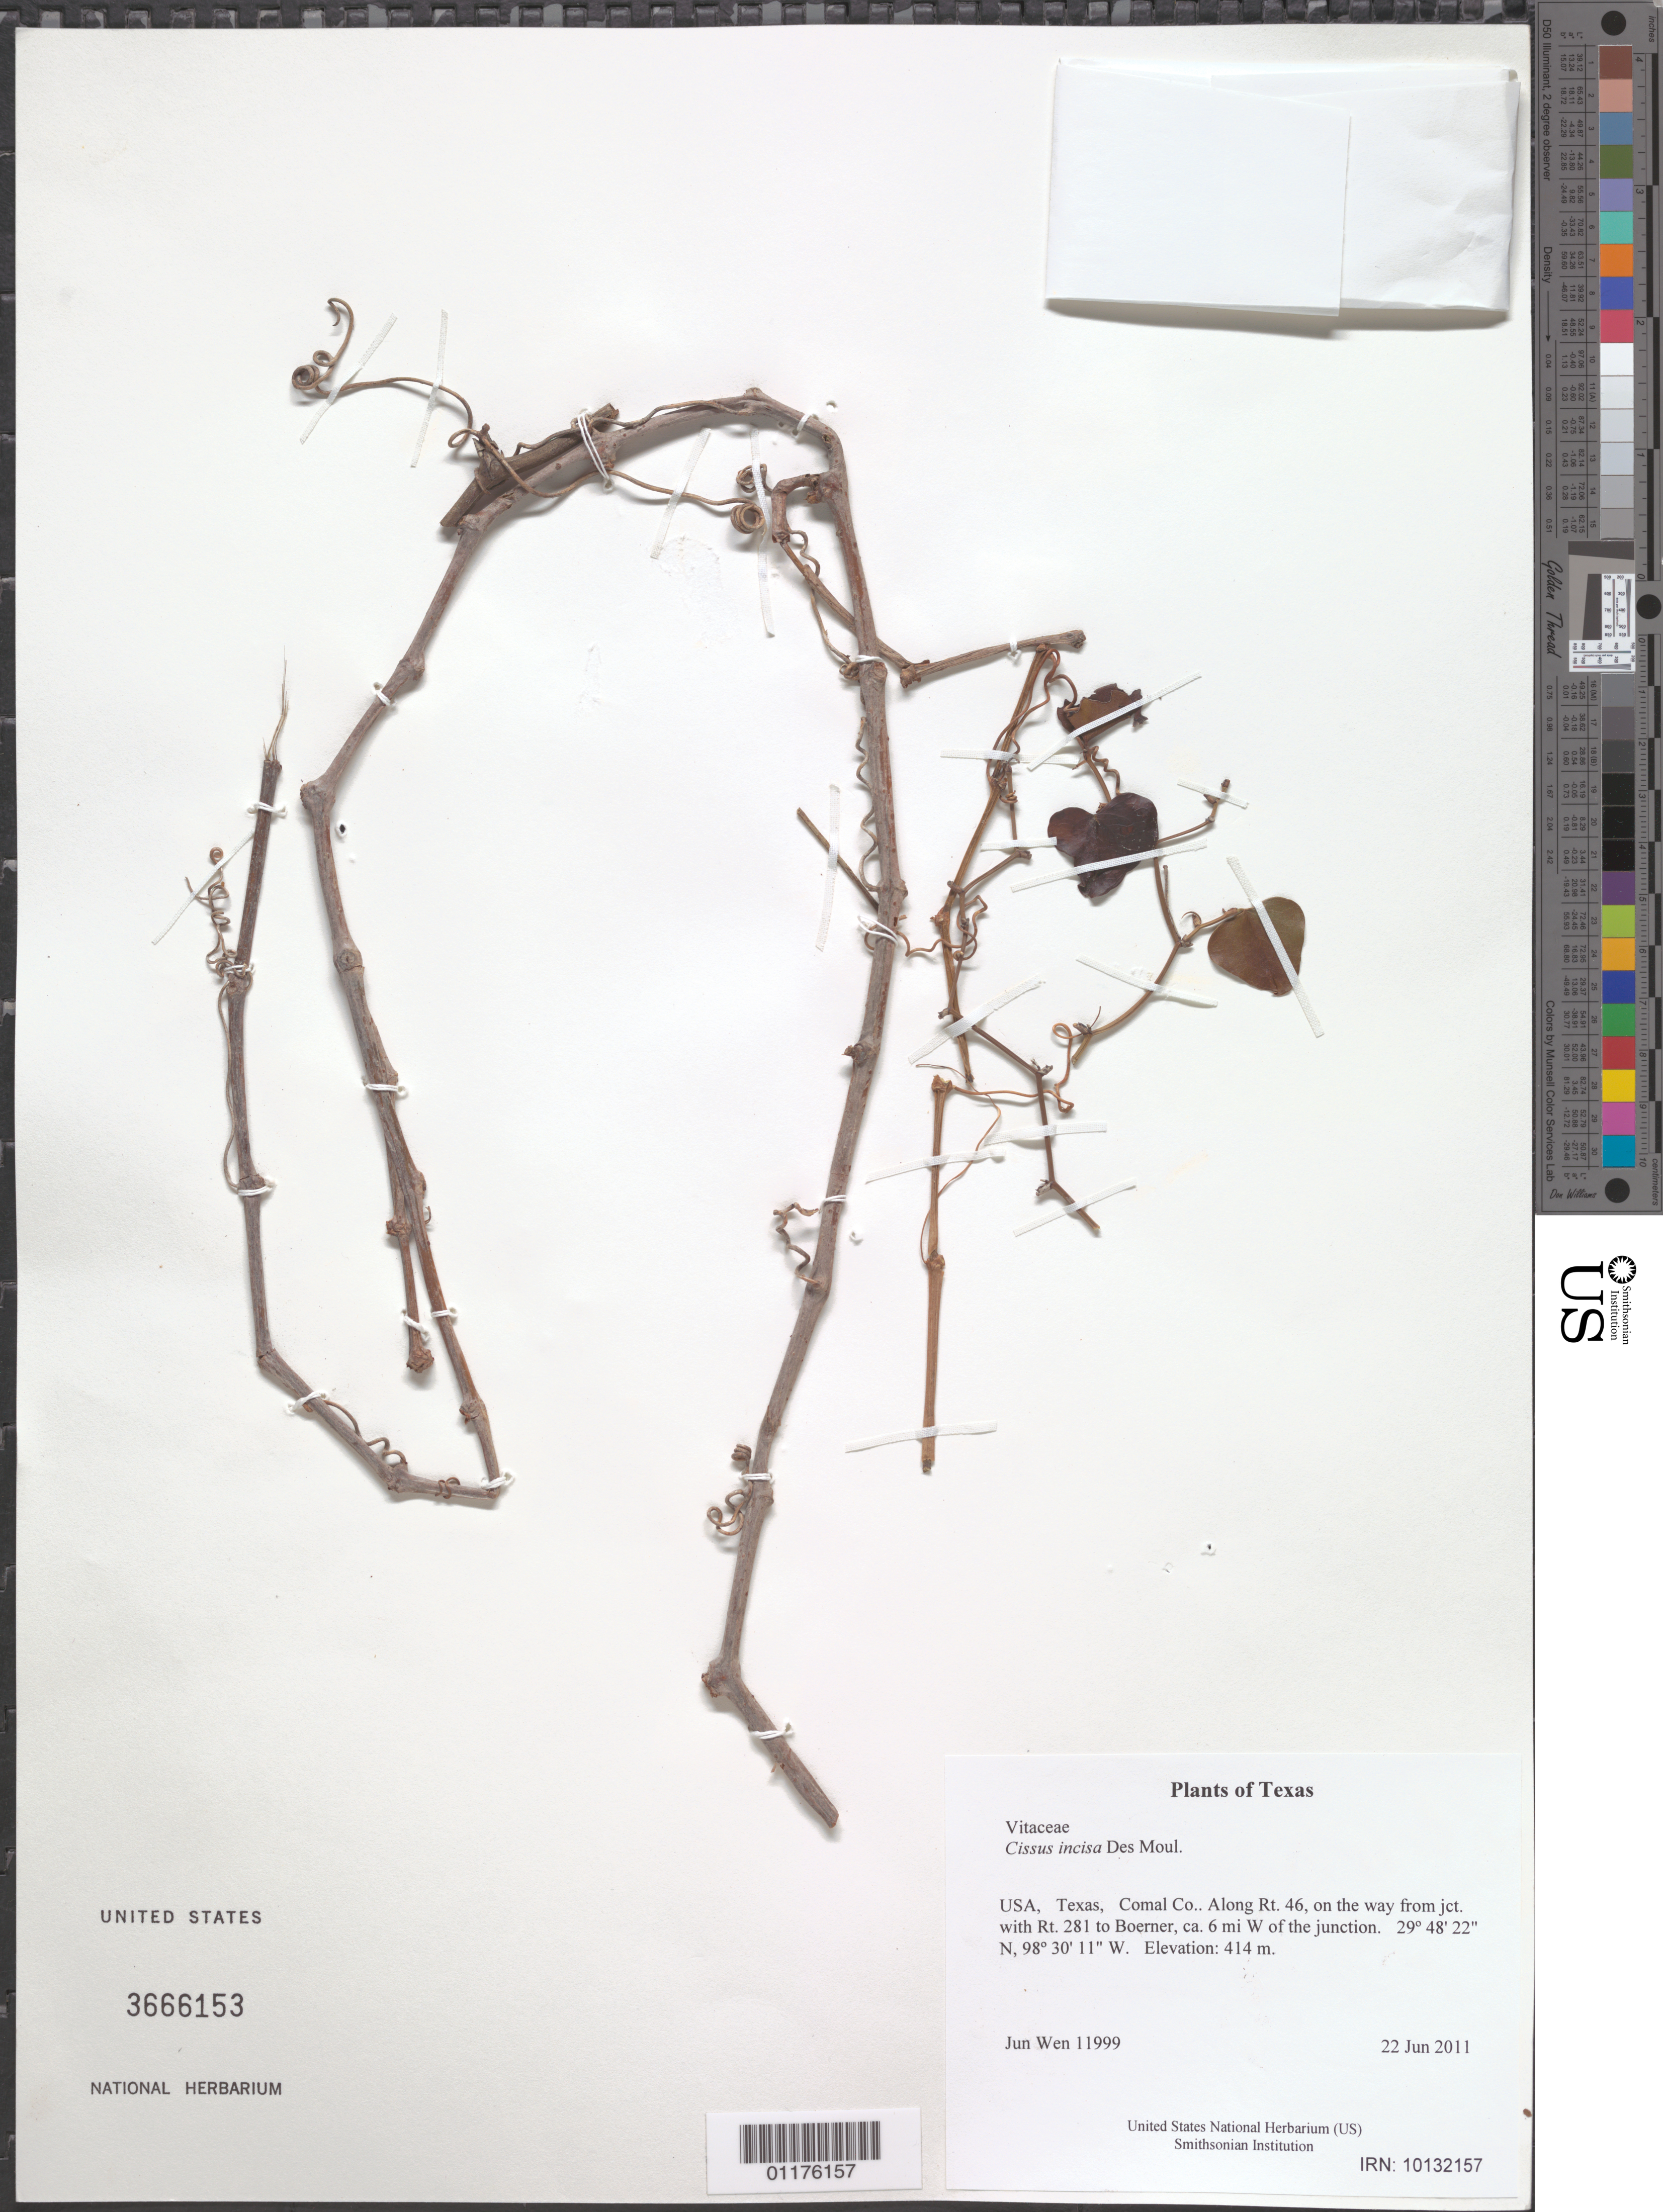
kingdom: Plantae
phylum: Tracheophyta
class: Magnoliopsida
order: Vitales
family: Vitaceae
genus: Cissus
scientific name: Cissus incisa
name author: Des Moul.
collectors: J. Wen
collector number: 11999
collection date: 2011-06-22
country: United States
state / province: Texas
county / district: Comal Co.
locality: Along Rt. 46, on the way from jct. with Rt. 281 to Boerner, ca. 6 mi W of the junction.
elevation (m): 414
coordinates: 29 48.373 N, 98 30.185 W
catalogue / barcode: US 3666153